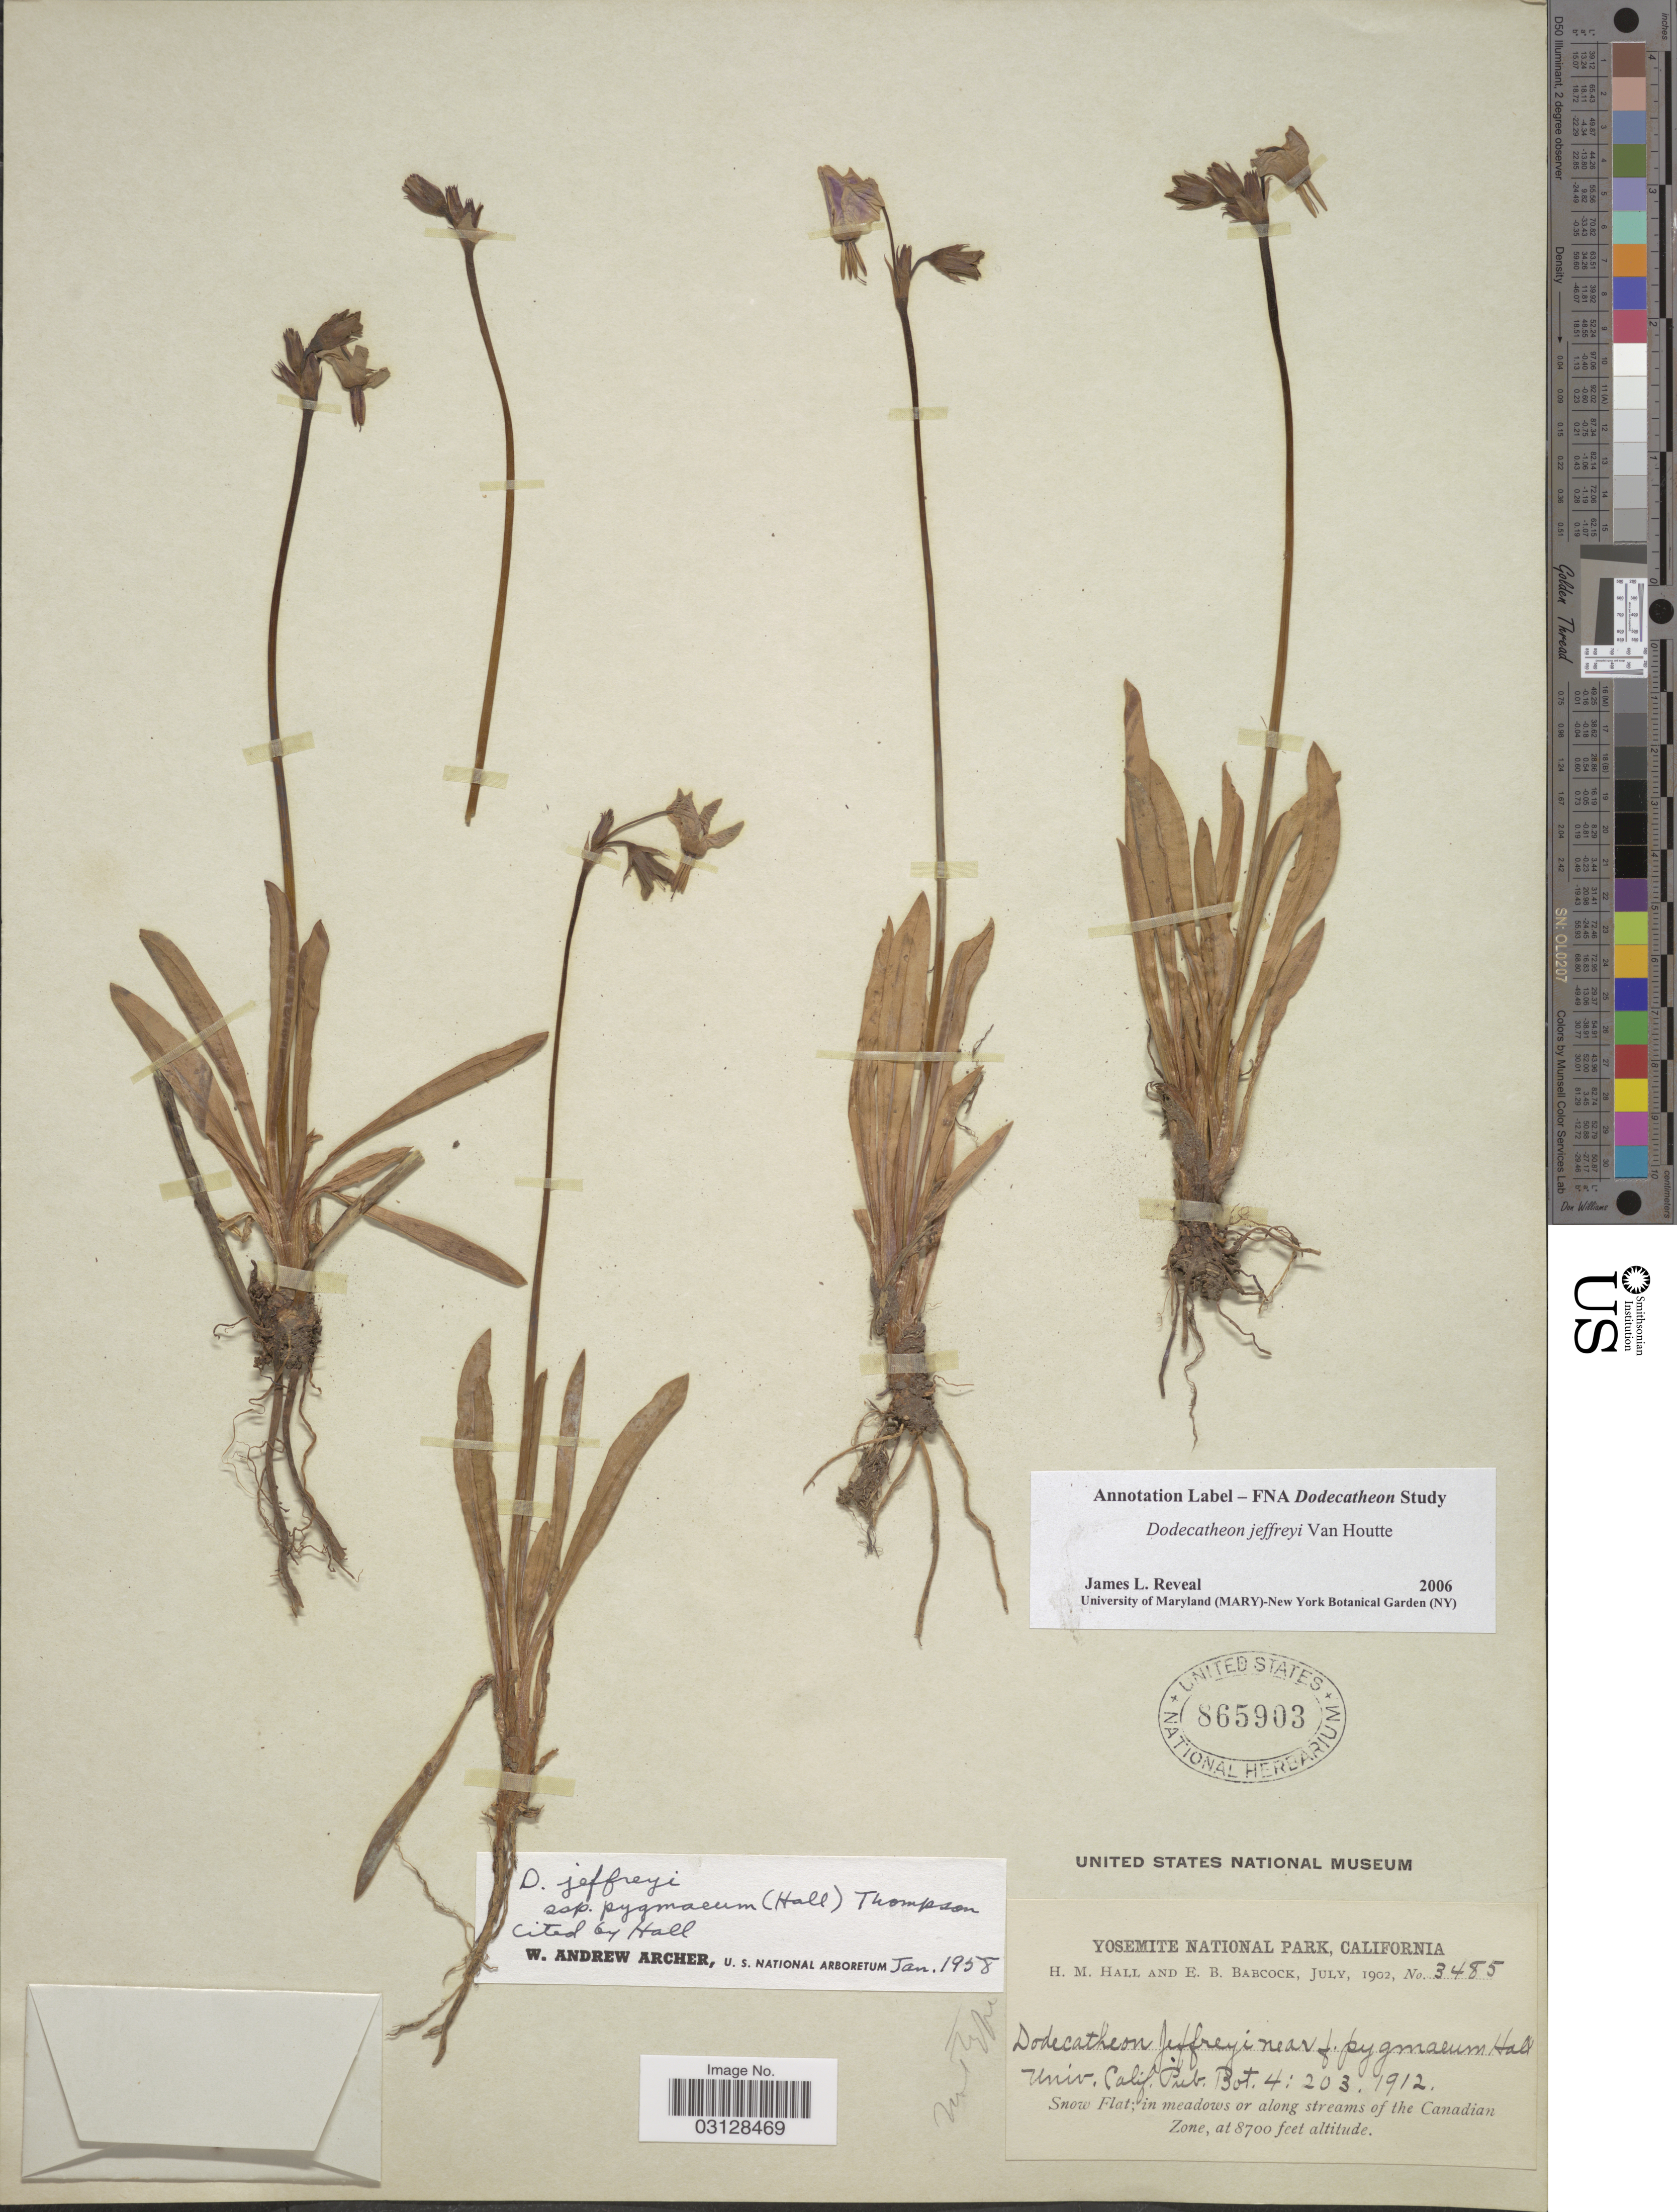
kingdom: Plantae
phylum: Tracheophyta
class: Magnoliopsida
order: Ericales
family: Primulaceae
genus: Dodecatheon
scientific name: Dodecatheon jeffreyi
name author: Van Houtte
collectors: H. M. Hall & E. B. Babcock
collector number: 3485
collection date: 1902-07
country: United States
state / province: California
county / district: Mariposa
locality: Yosemite National Park. Snow Flat; in meadows or along streams of the Canadian Zone.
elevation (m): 2652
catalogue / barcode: US 865903